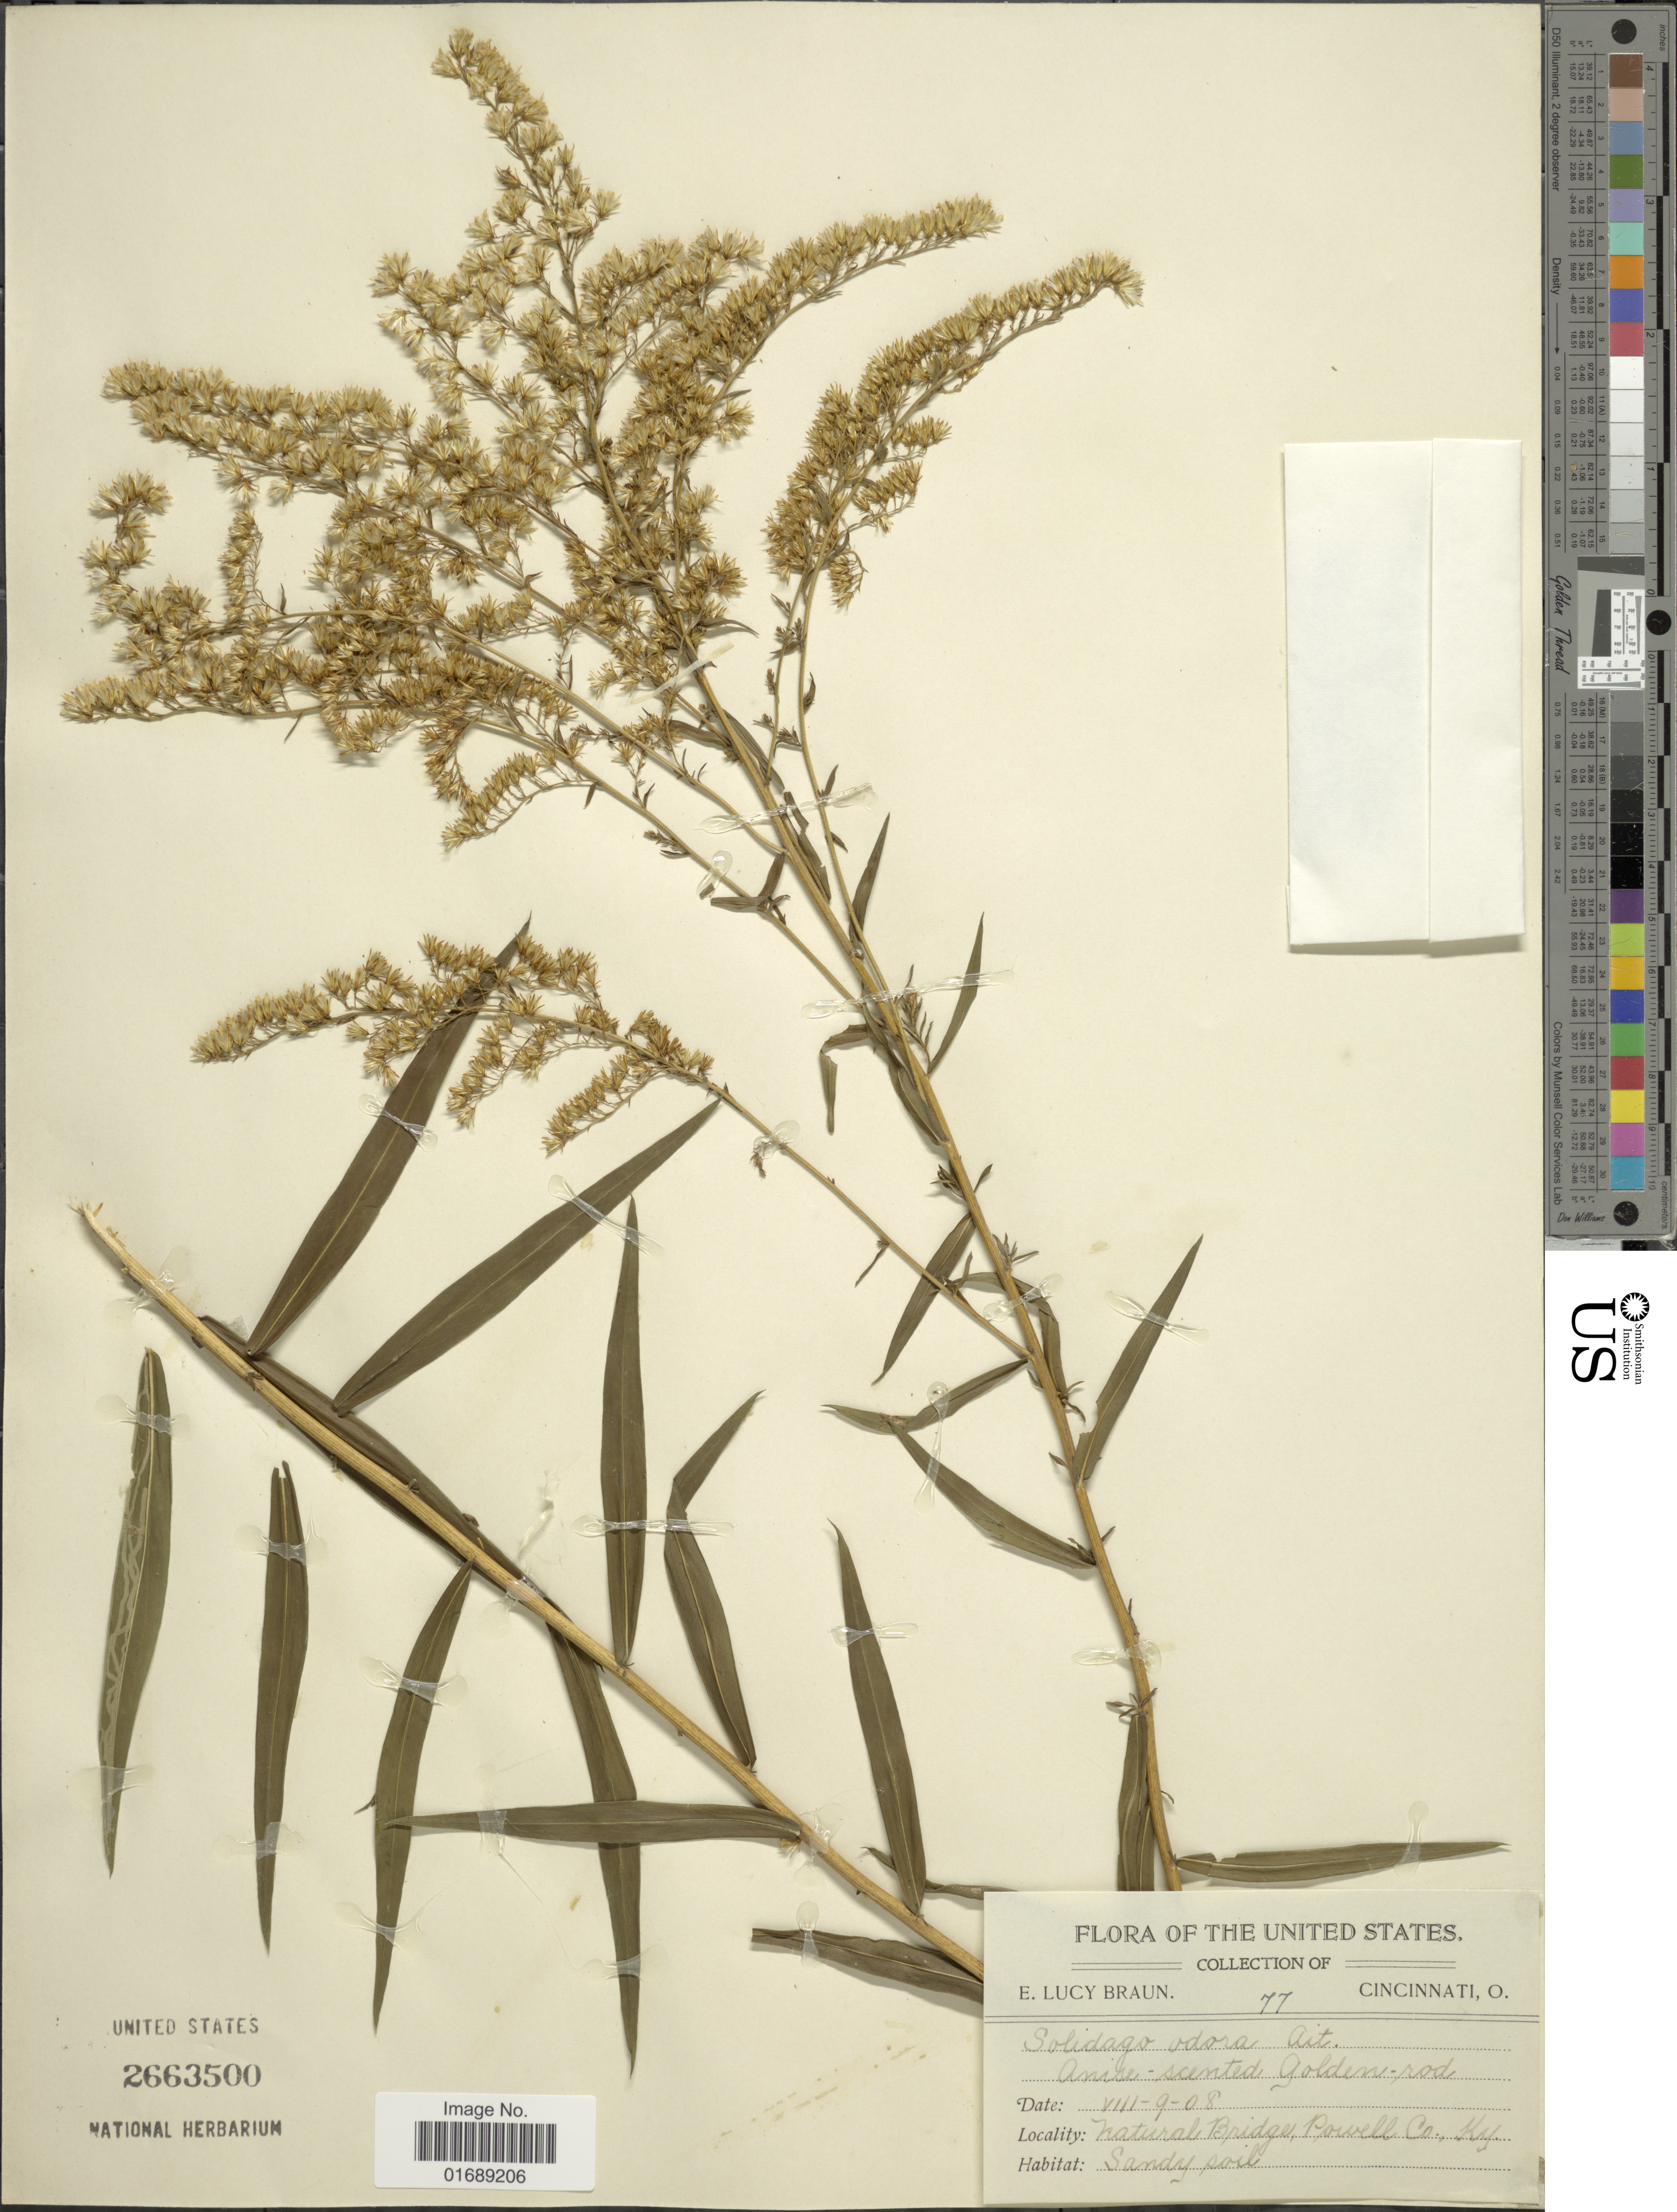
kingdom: Plantae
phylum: Tracheophyta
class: Magnoliopsida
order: Asterales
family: Asteraceae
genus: Solidago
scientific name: Solidago odora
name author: Aiton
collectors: E. L. Braun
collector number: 77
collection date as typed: Transcribed d/m/y: 9/8/8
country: United States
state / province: Kentucky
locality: Natural Bridge Powell Co. Ky.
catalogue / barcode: US 2663500